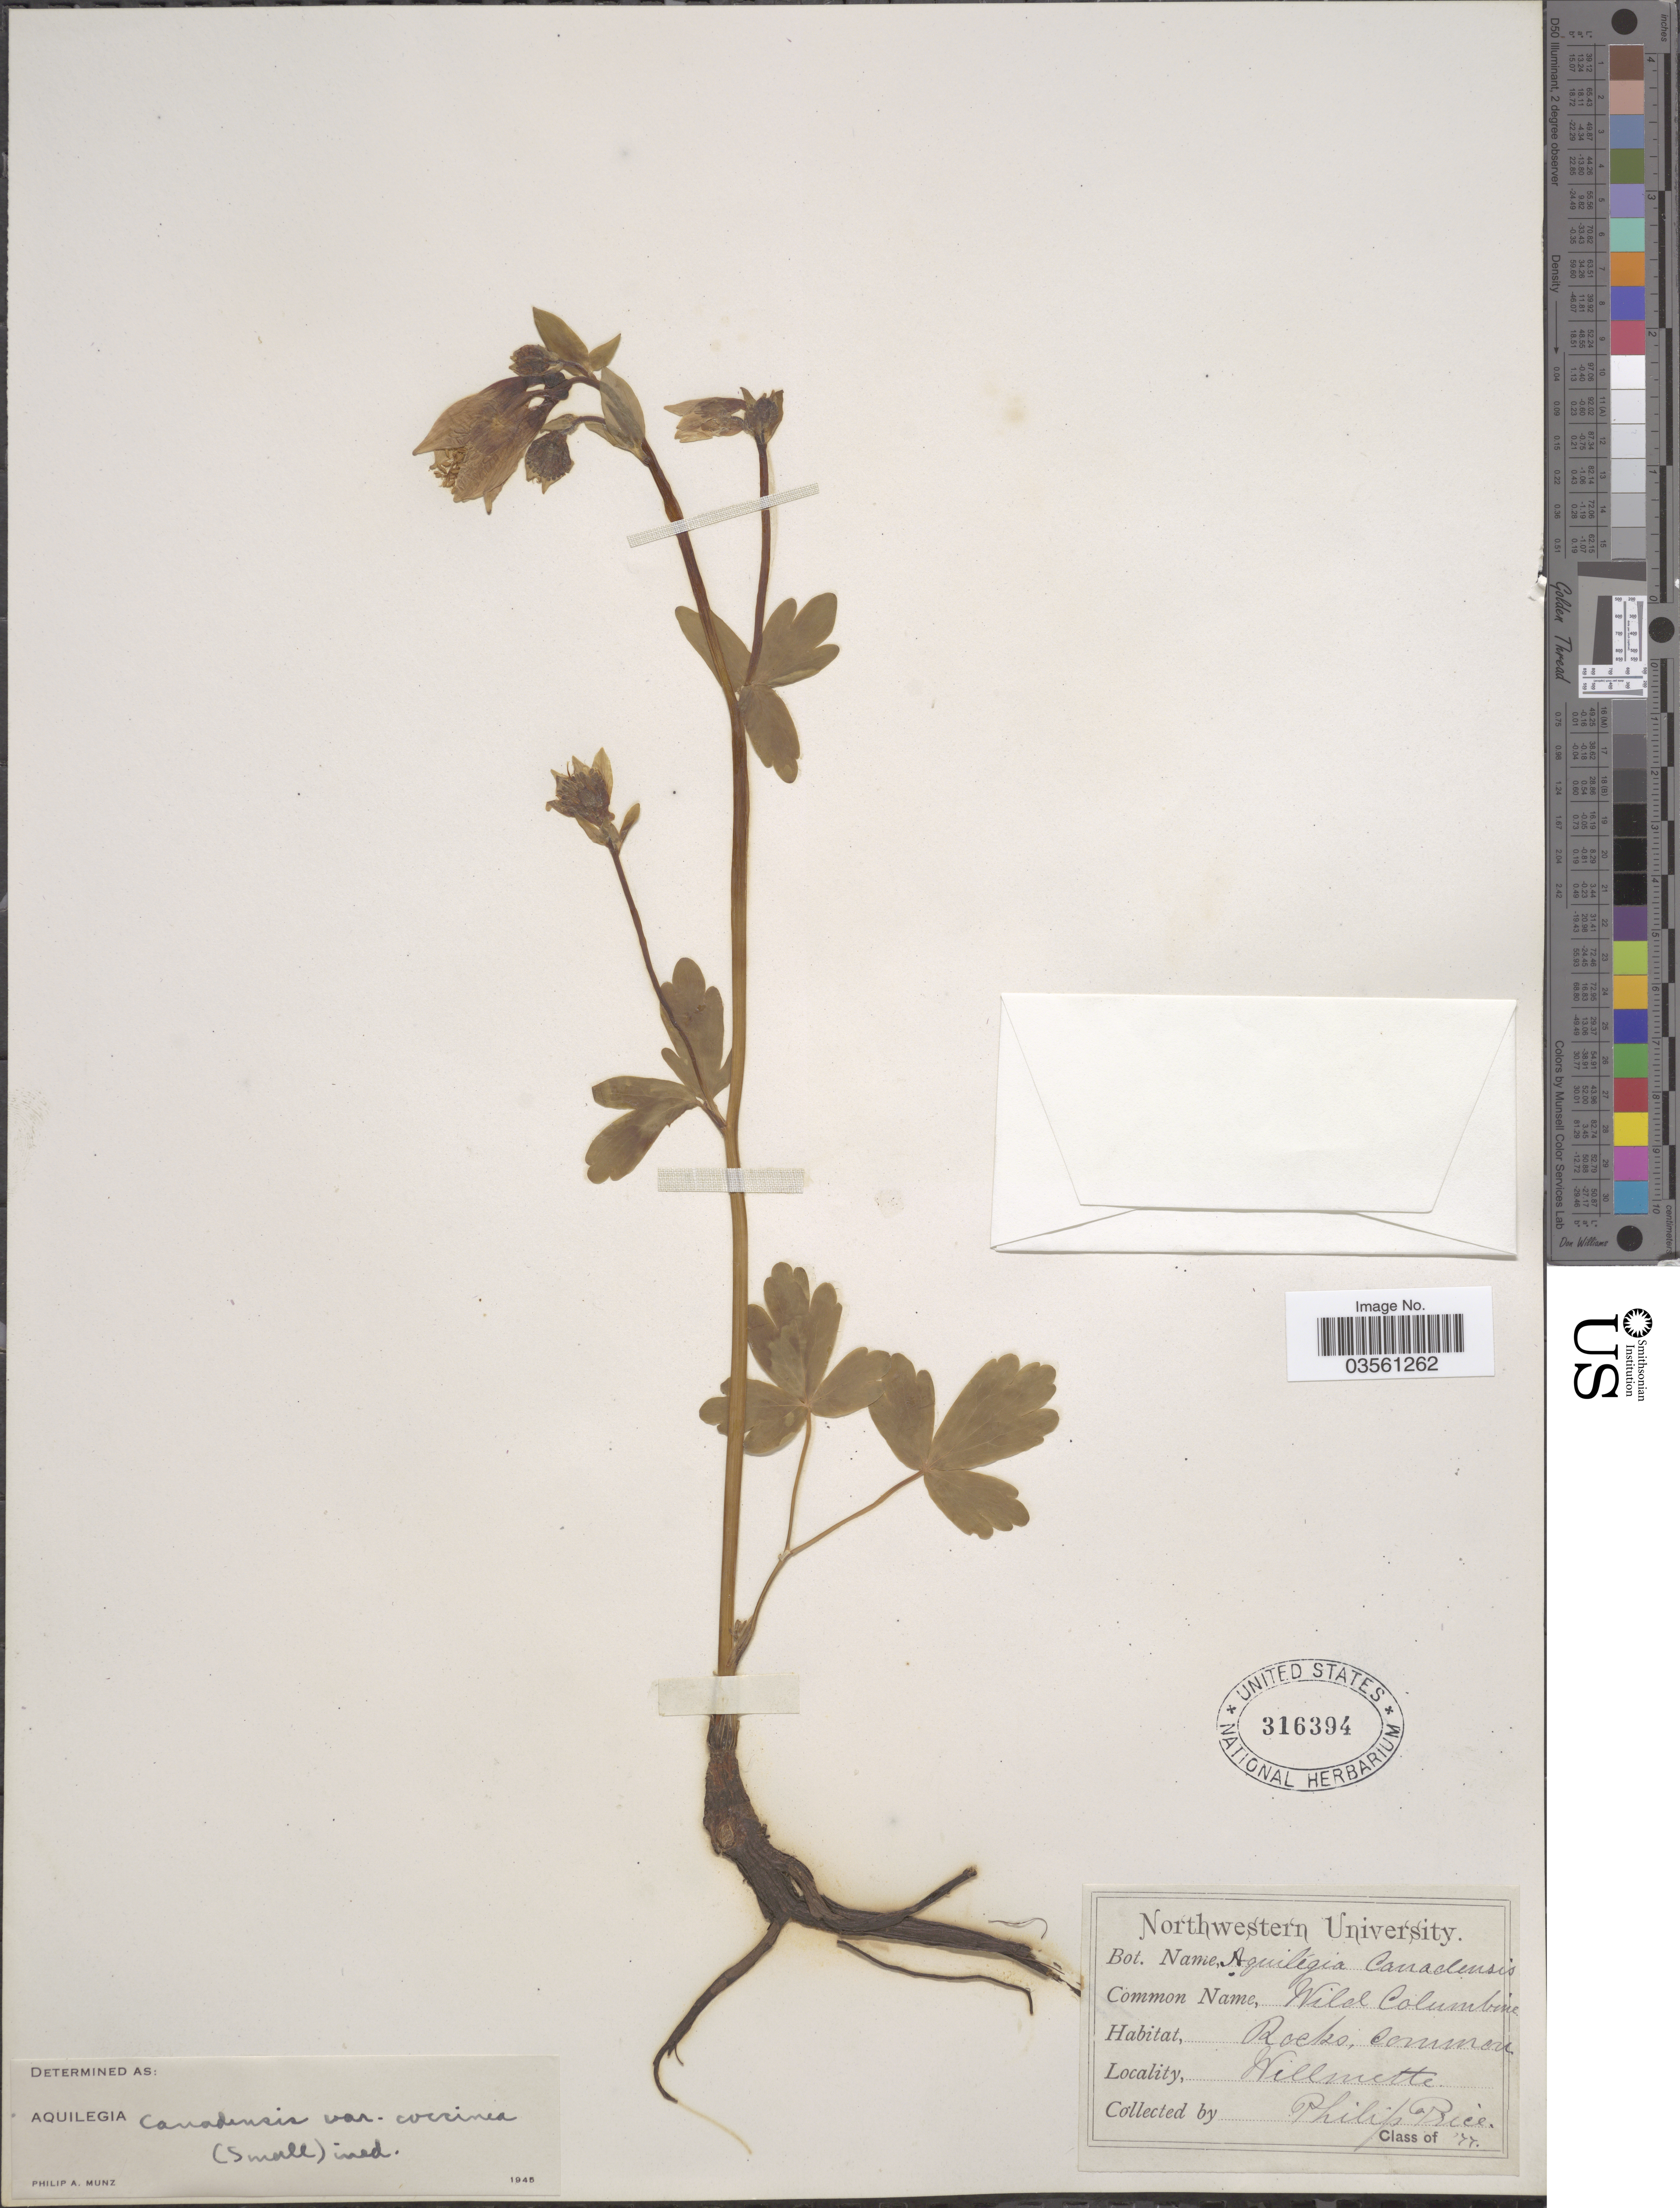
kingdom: Plantae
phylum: Tracheophyta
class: Magnoliopsida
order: Ranunculales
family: Ranunculaceae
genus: Aquilegia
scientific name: Aquilegia canadensis var. coccinea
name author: (Small) Munz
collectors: P. Price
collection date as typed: Transcribed d/m/y: //77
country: United States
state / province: Illinois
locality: Wilmette.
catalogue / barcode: US 316394